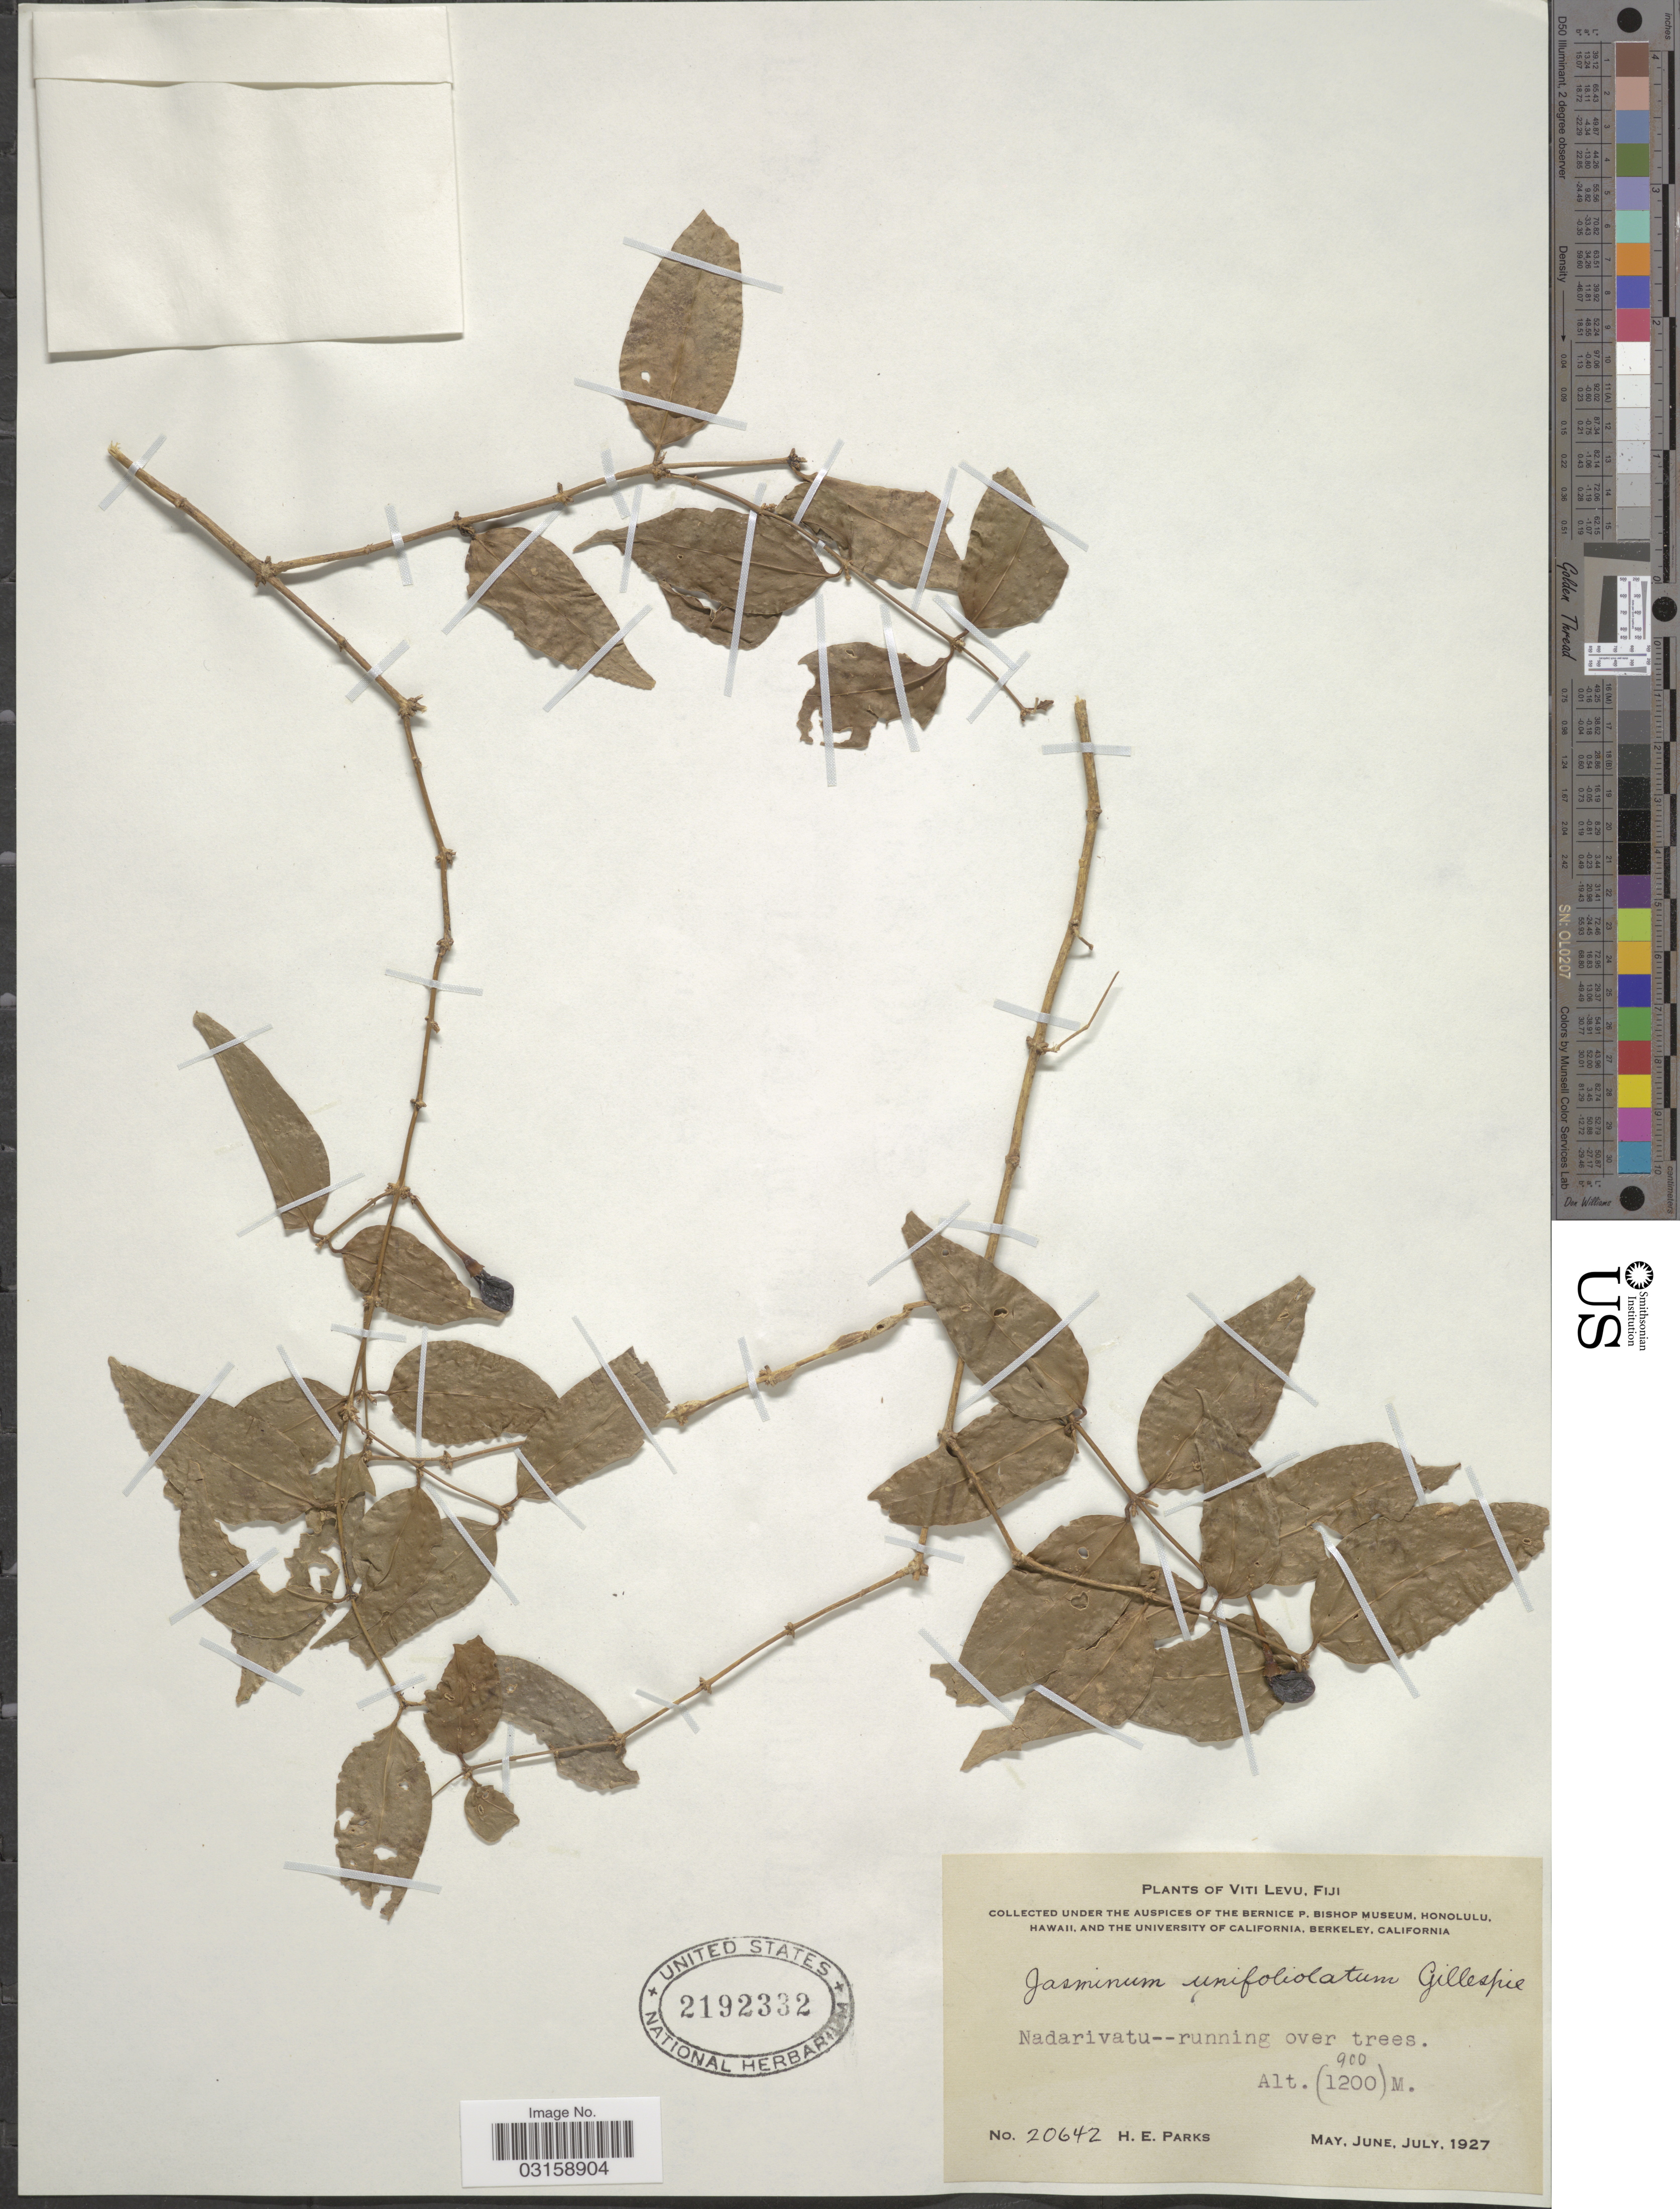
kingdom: Plantae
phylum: Tracheophyta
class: Magnoliopsida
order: Lamiales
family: Oleaceae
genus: Jasminum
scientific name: Jasminum unifoliolatum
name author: Gillespie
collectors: H. E. Parks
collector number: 20642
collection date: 1927-05/1927-07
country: Fiji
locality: Viti Levu. Nadarivatu.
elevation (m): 900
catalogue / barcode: US 2192332